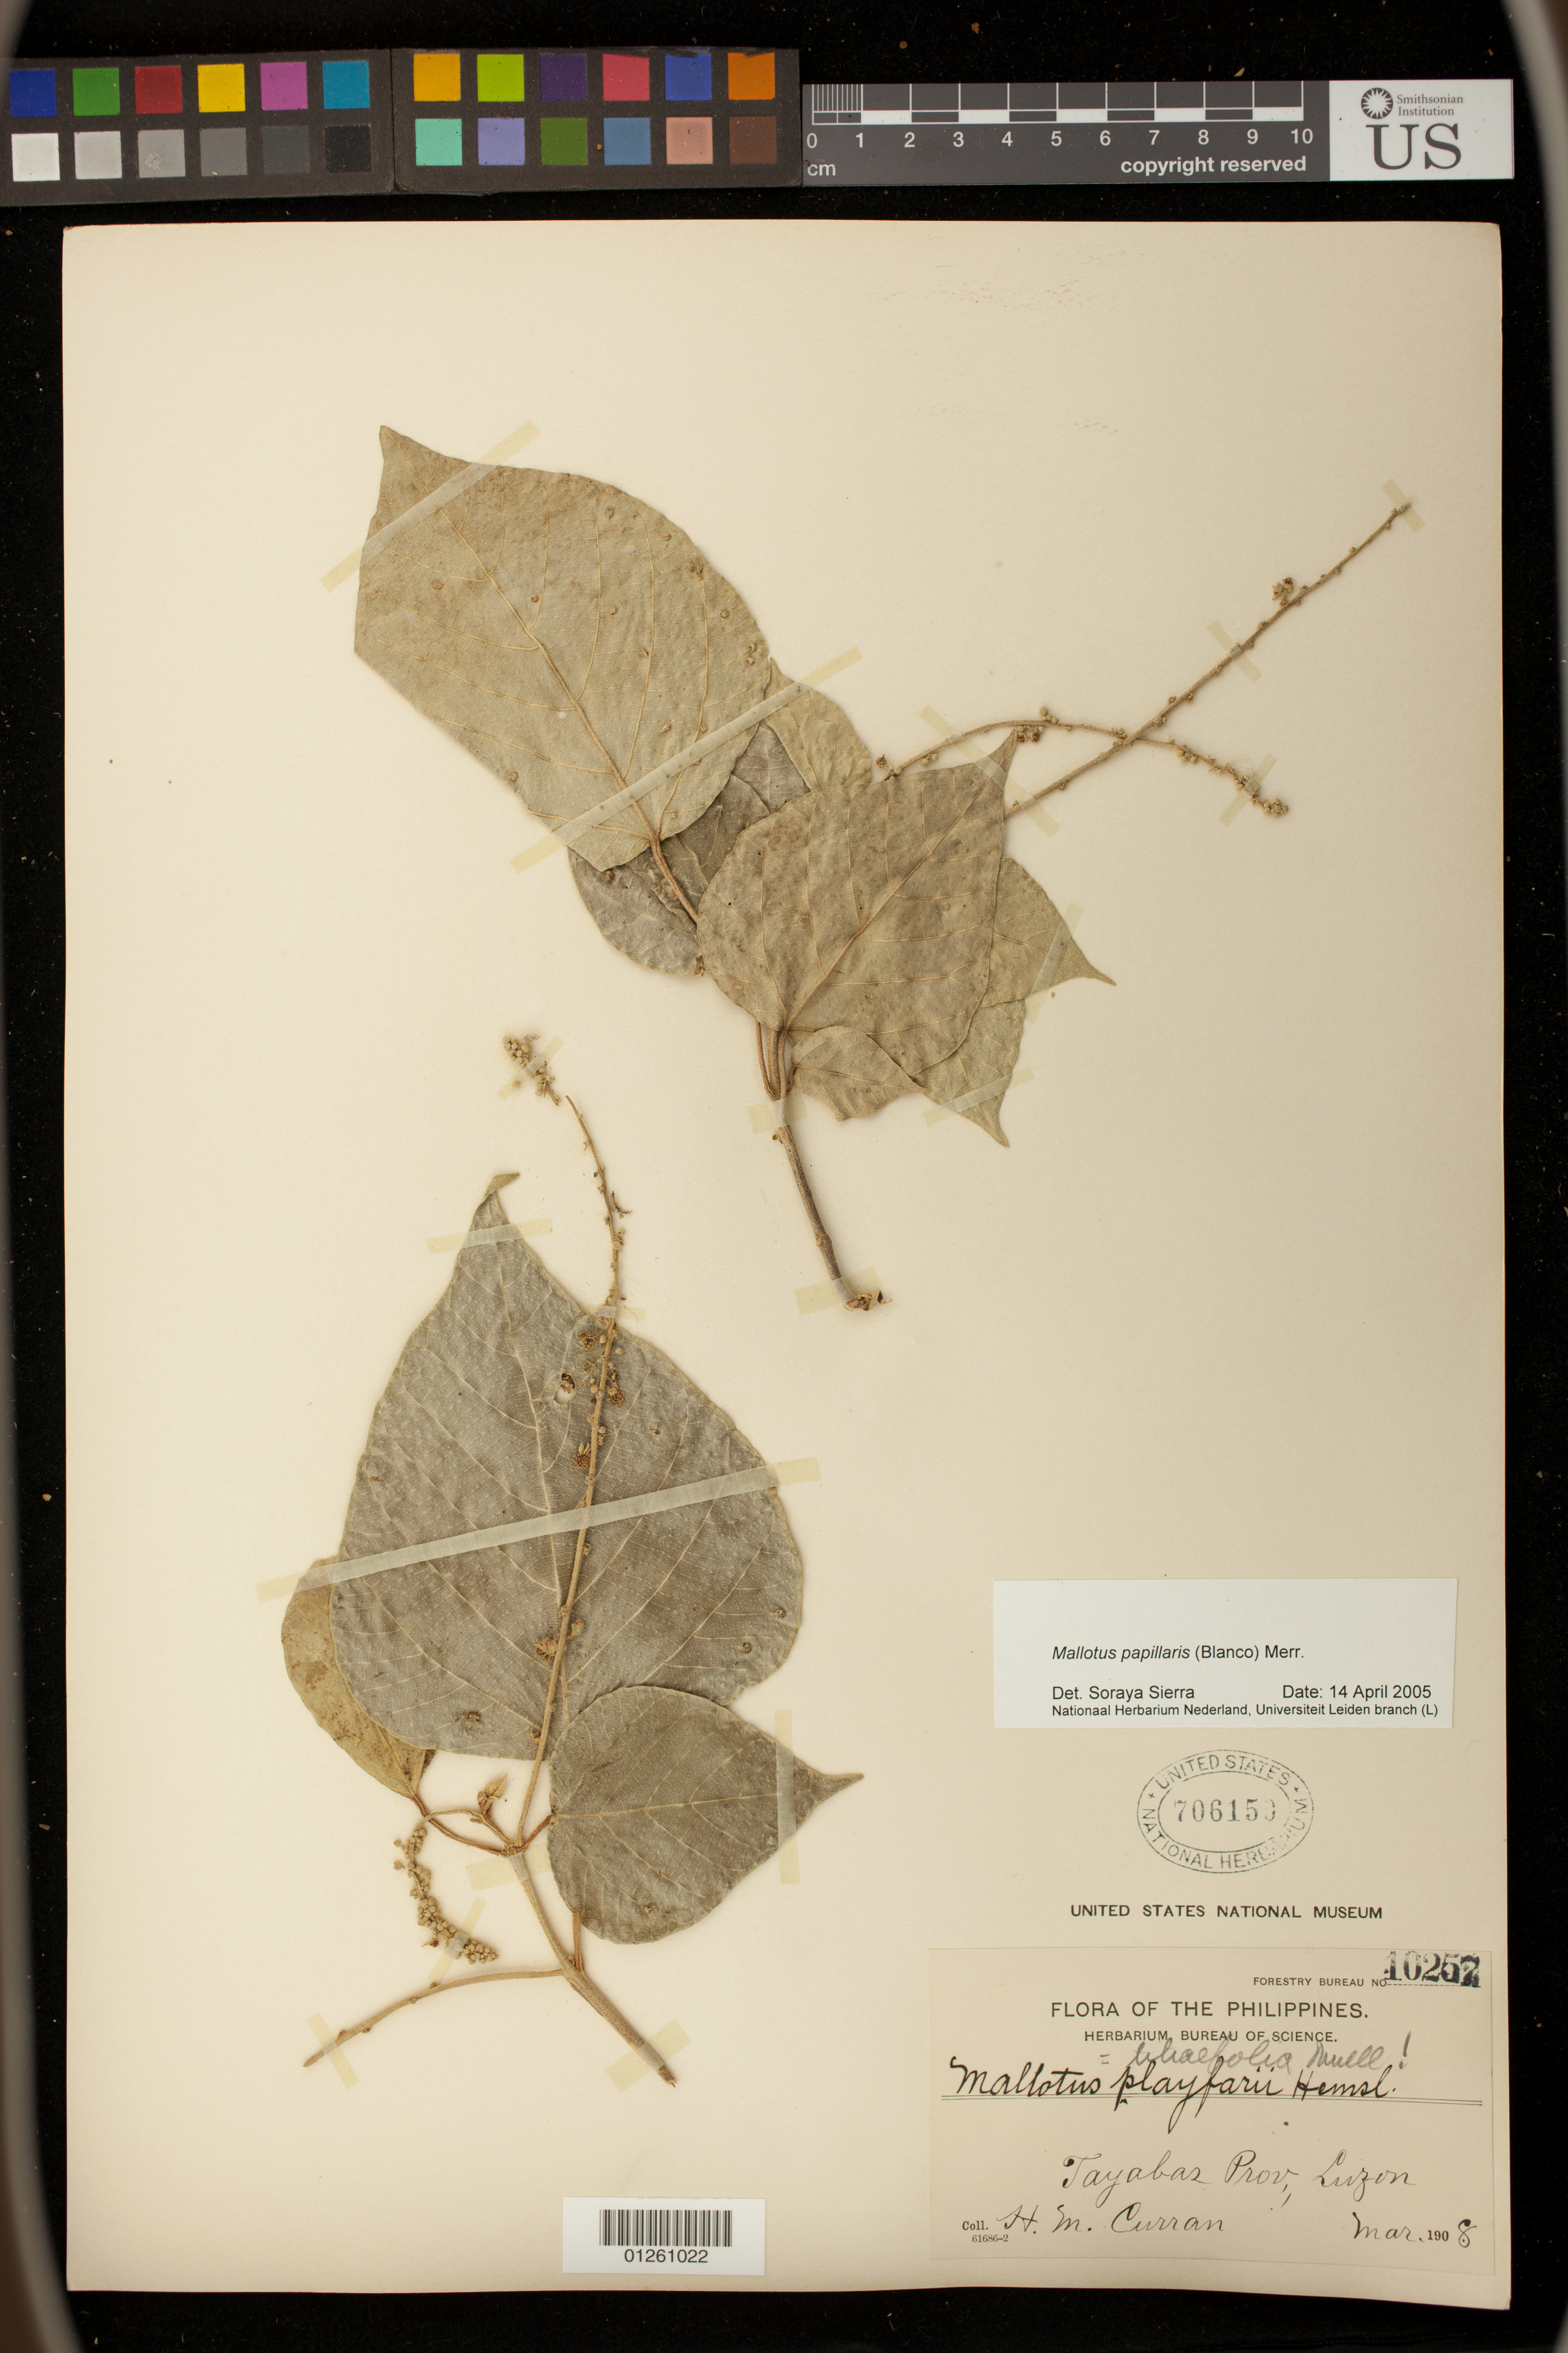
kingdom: Plantae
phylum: Tracheophyta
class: Magnoliopsida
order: Malpighiales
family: Euphorbiaceae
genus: Mallotus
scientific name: Mallotus papillaris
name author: (Blanco) Merr.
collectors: H. M. Curran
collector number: For. Bur. 10257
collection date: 1908-03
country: Philippines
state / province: Calabarzon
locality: Tayabas Prov., Luzon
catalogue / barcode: US 706159